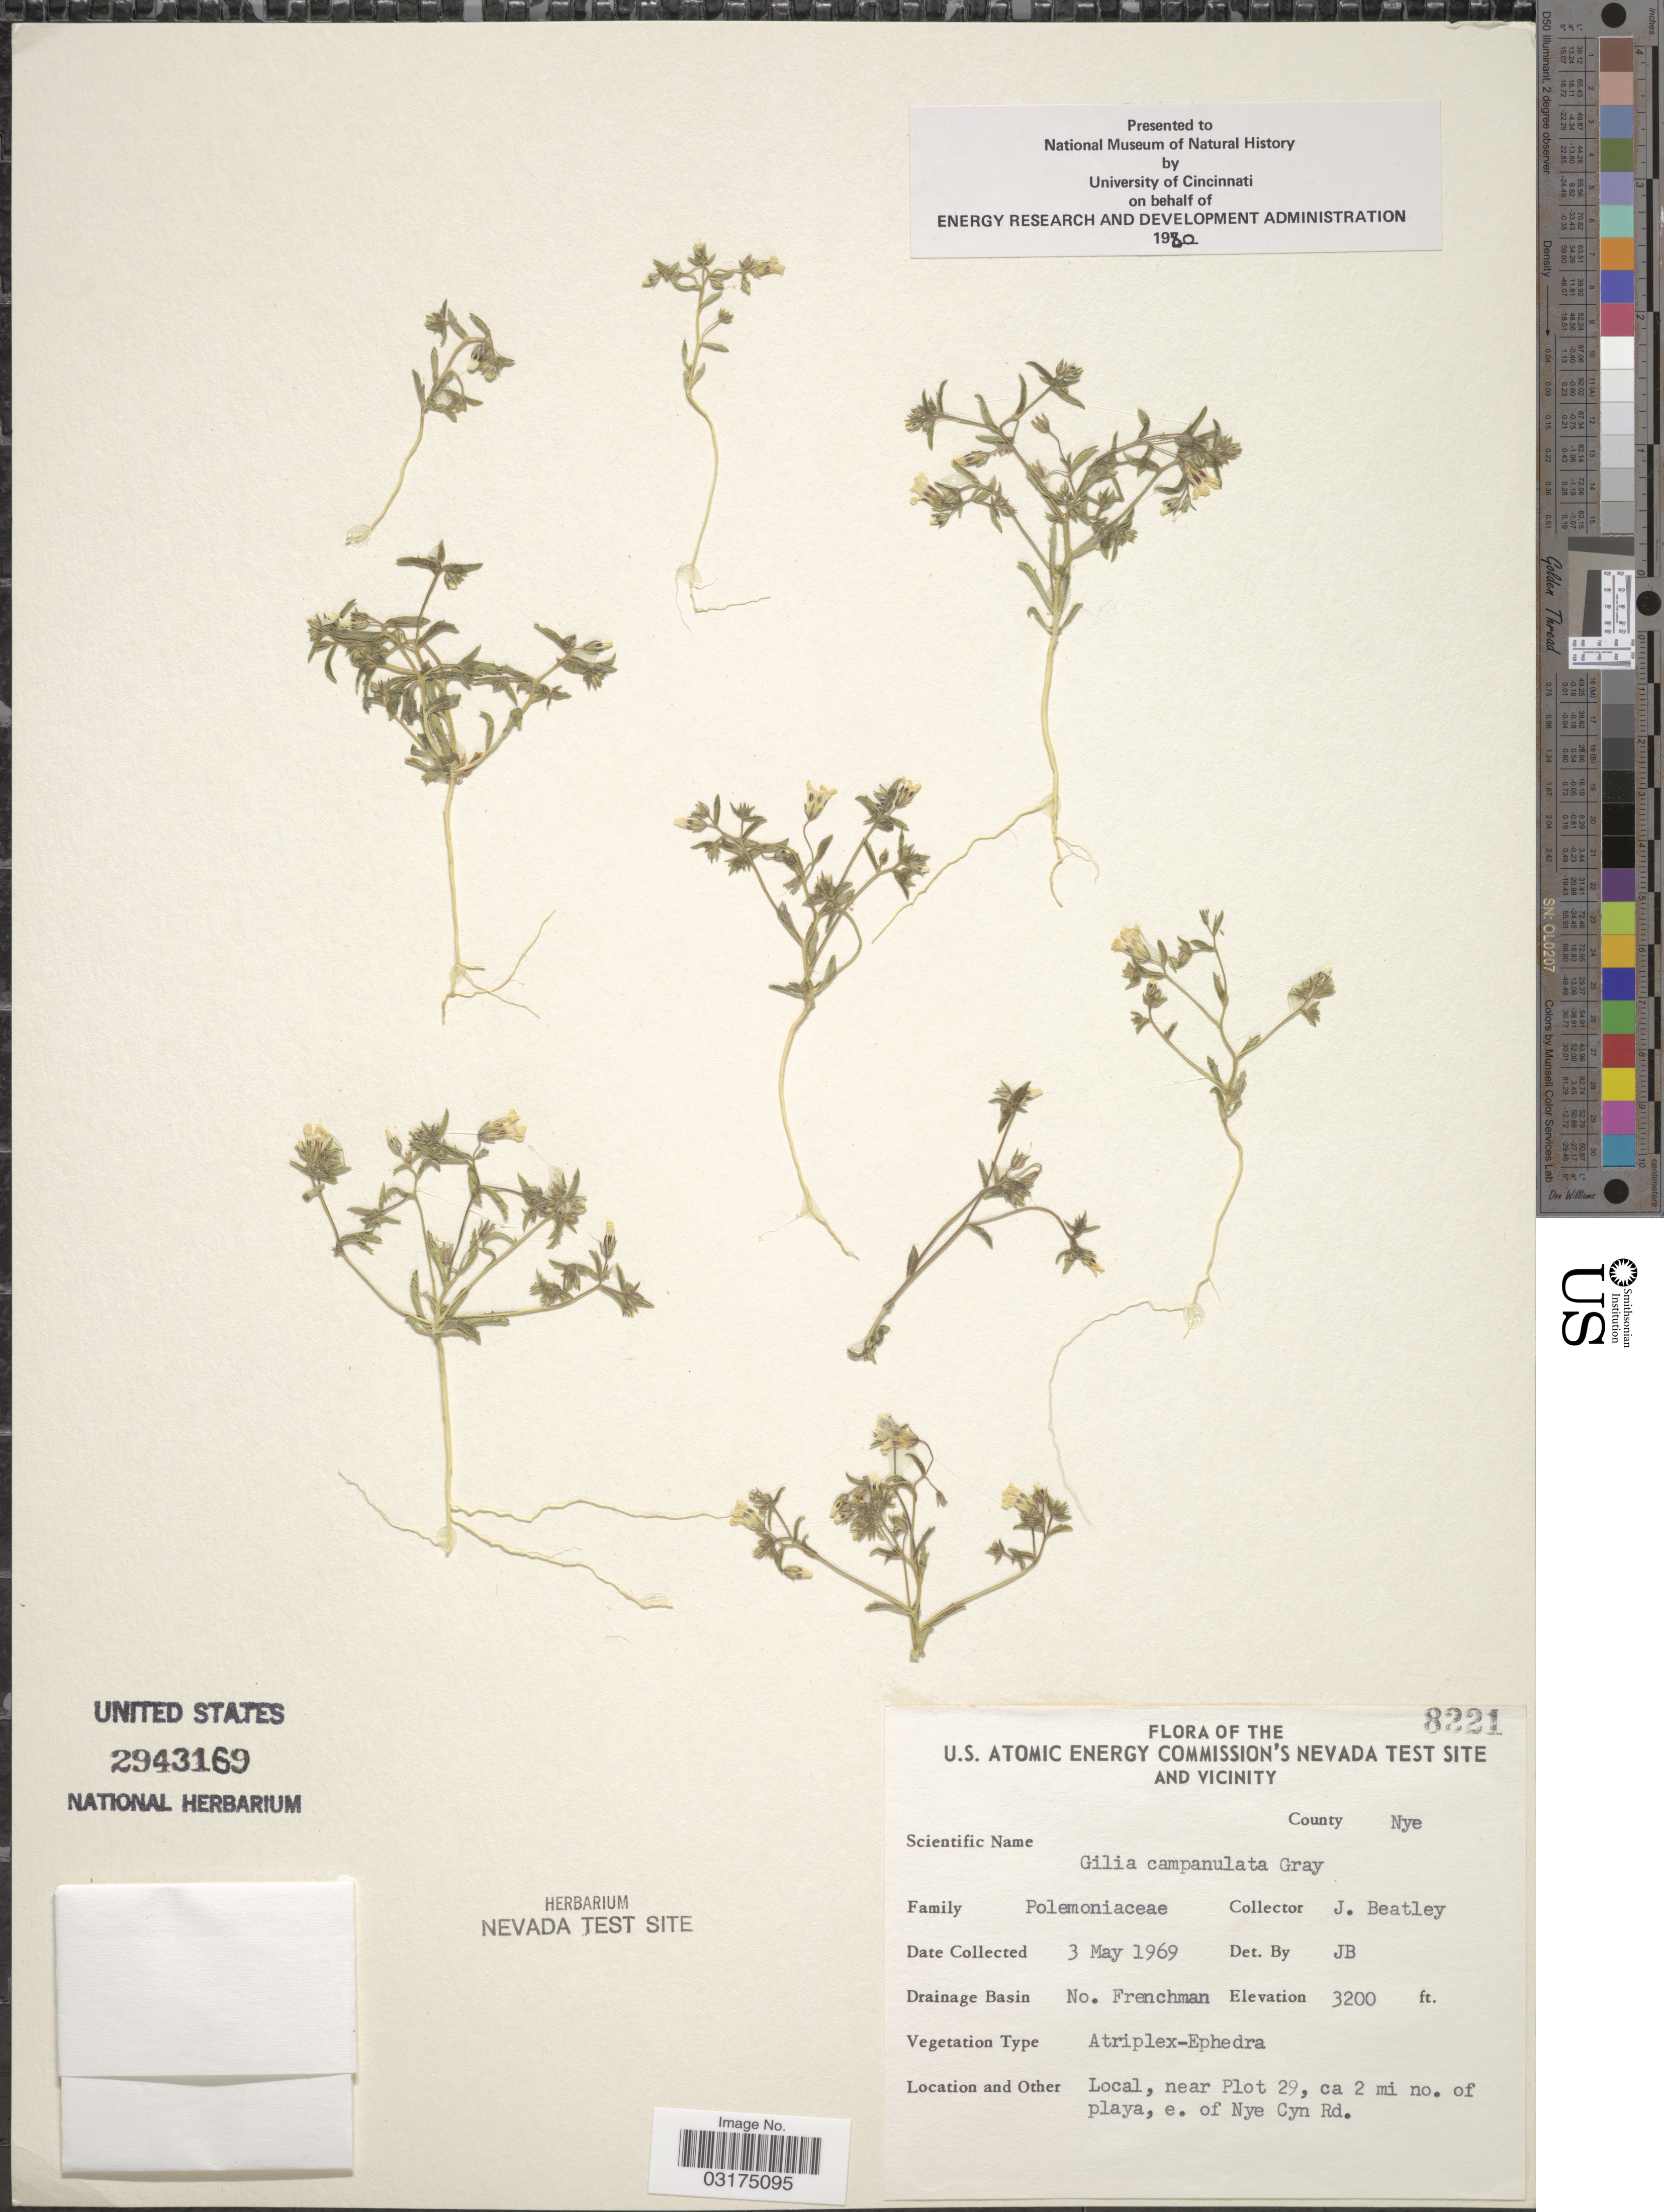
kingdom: Plantae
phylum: Tracheophyta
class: Magnoliopsida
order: Ericales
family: Polemoniaceae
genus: Linanthus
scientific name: Linanthus campanulatus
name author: (A. Gray) J.M. Porter & L.A. Johnson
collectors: J. C. Beatley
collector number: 8221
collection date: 1969-05-03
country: United States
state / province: Nevada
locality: U.S. Atomic Energy Commission's Nevada Test Site and Vicinity, County Nye, Drainage Basin No. Frenchman, Local, near Plot 29, ca. 2 mi no. of playa, e. of Nye Cyn Rd.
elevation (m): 975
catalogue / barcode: US 2943169